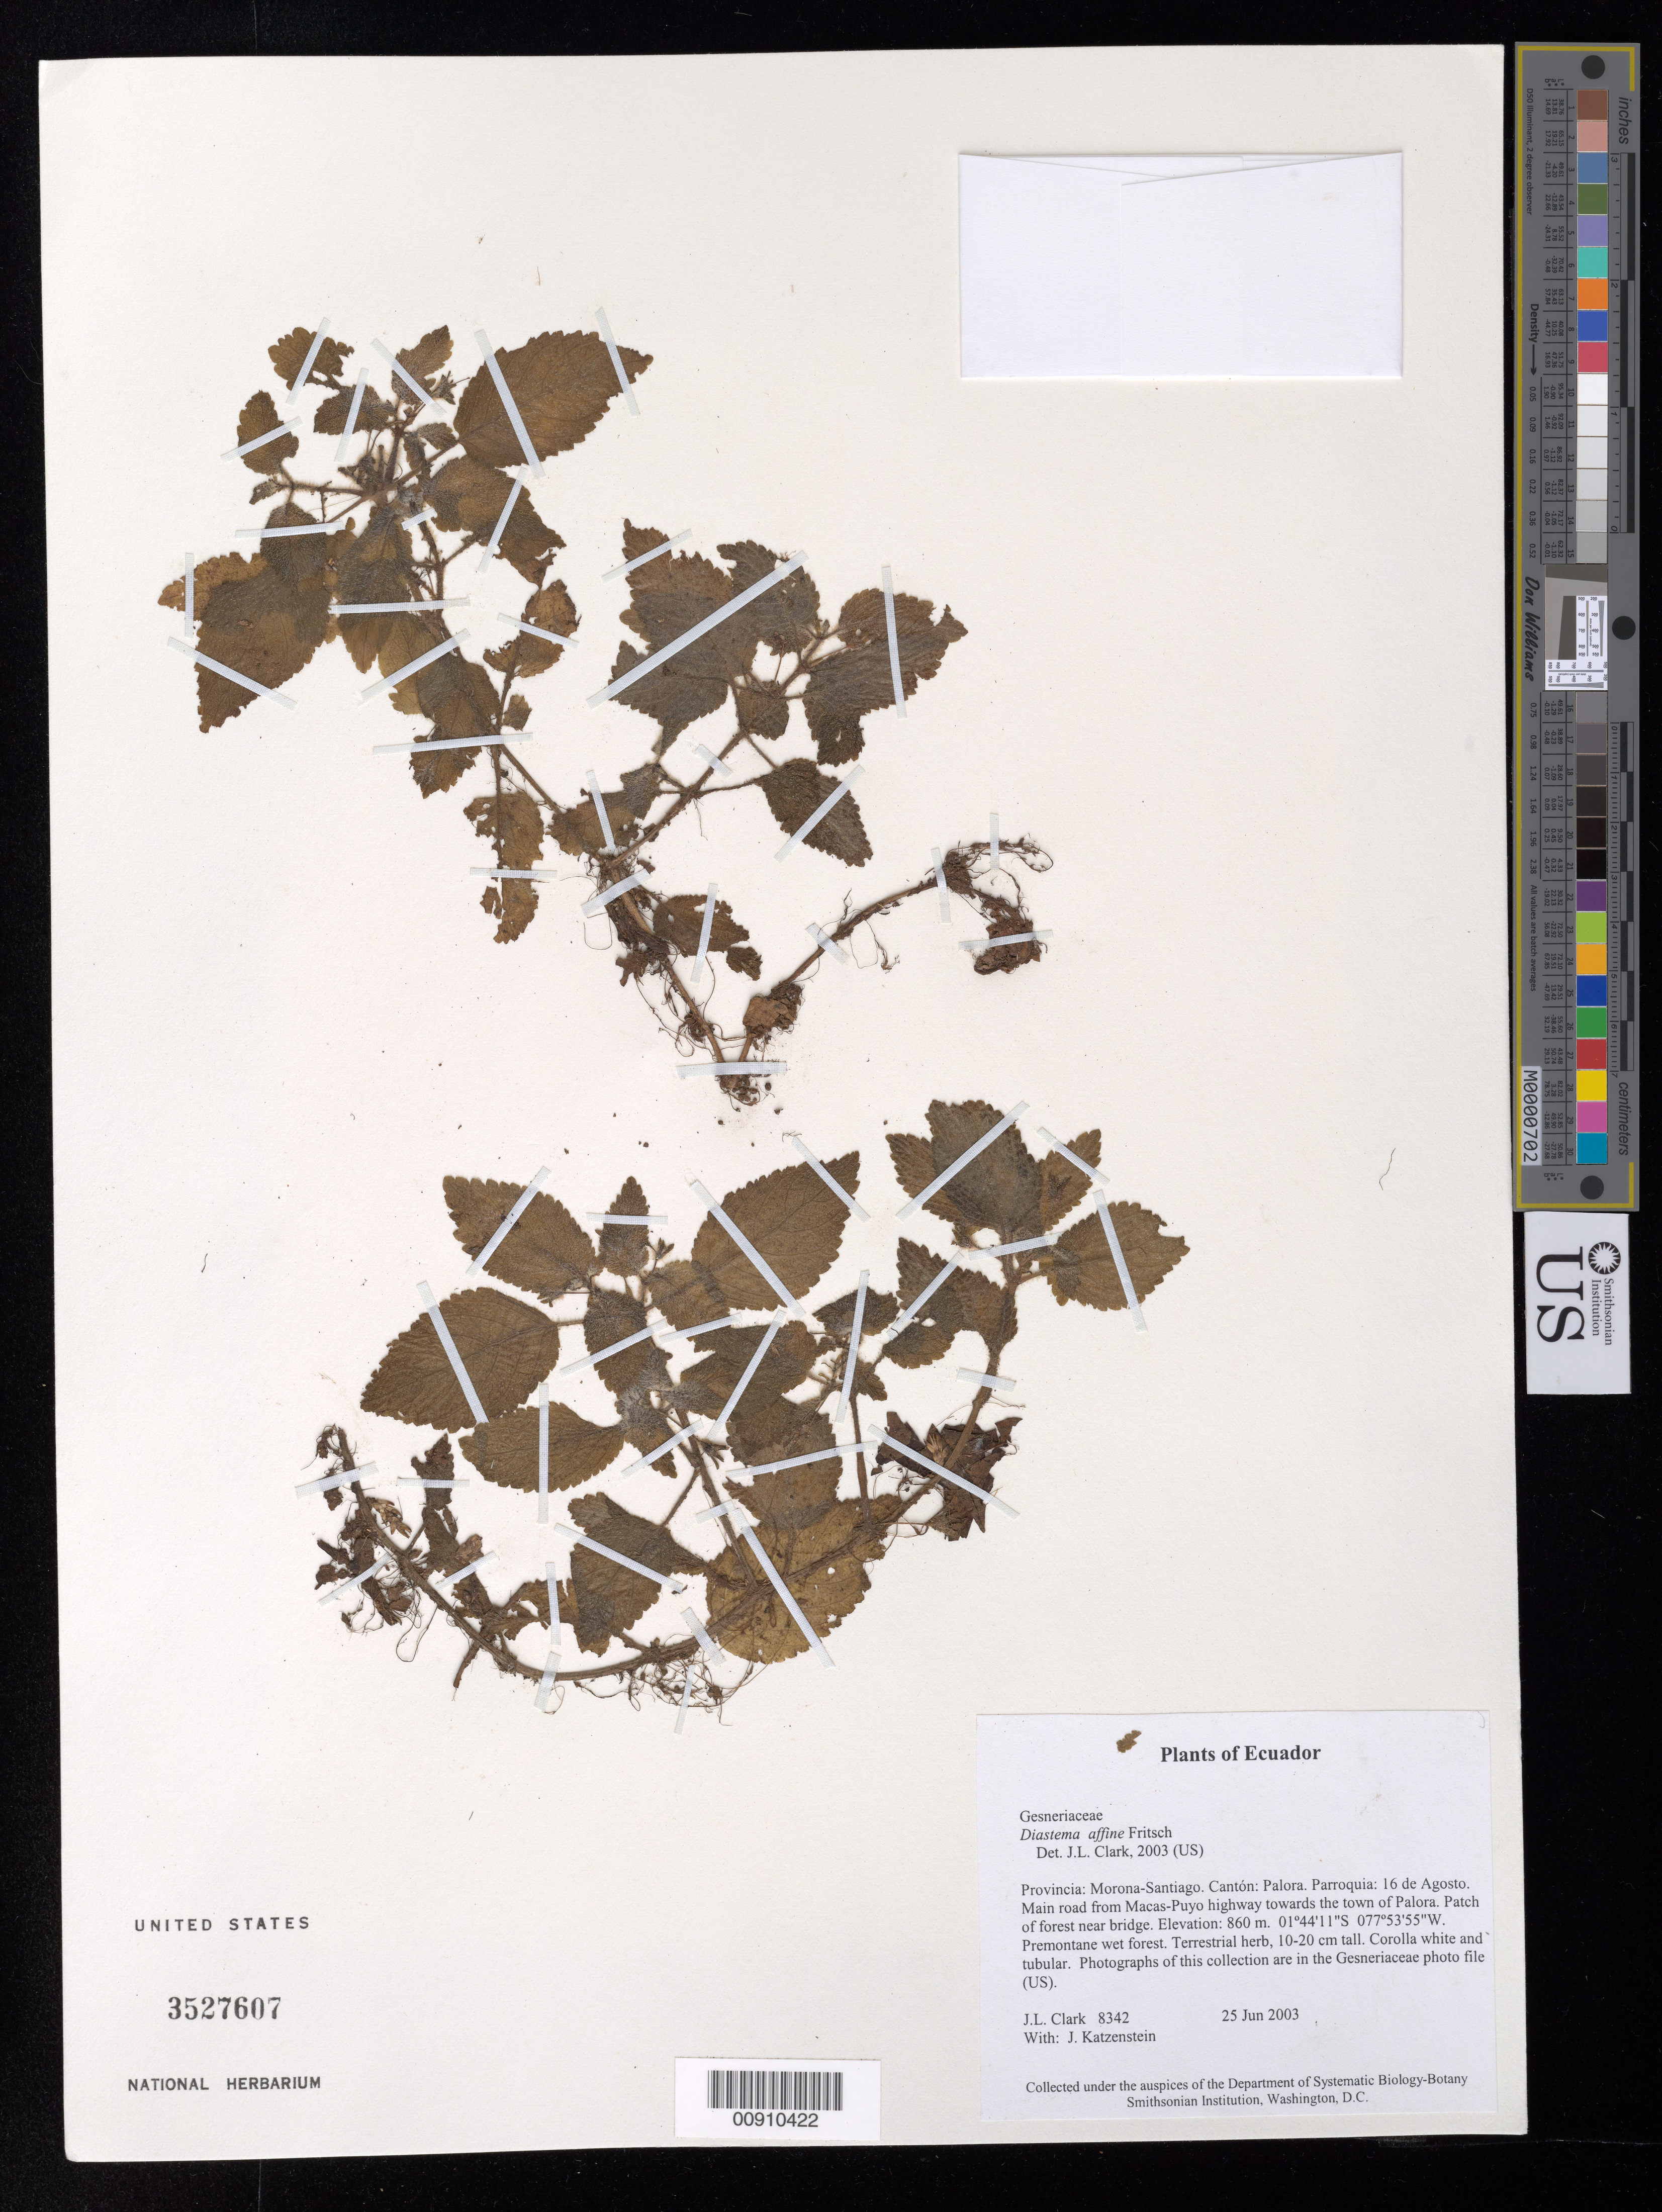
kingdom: Plantae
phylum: Tracheophyta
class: Magnoliopsida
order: Lamiales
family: Gesneriaceae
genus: Diastema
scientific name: Diastema affine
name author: Fritsch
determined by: Clark, J. L., (SEL), The Marie Selby Botanical Garden (UNITED STATES)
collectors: J. L. Clark & J. Katzenstein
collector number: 8342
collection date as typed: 25 Jun 2003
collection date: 2003-06-25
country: Ecuador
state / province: Morona-Santiago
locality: Palora. Parroquia: 16 de Agosto. Main road from Macas-Puyo highway towards the town of Palora. Patch of forest near bridge.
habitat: Premontane wet forest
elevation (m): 860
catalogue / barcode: US 3527607